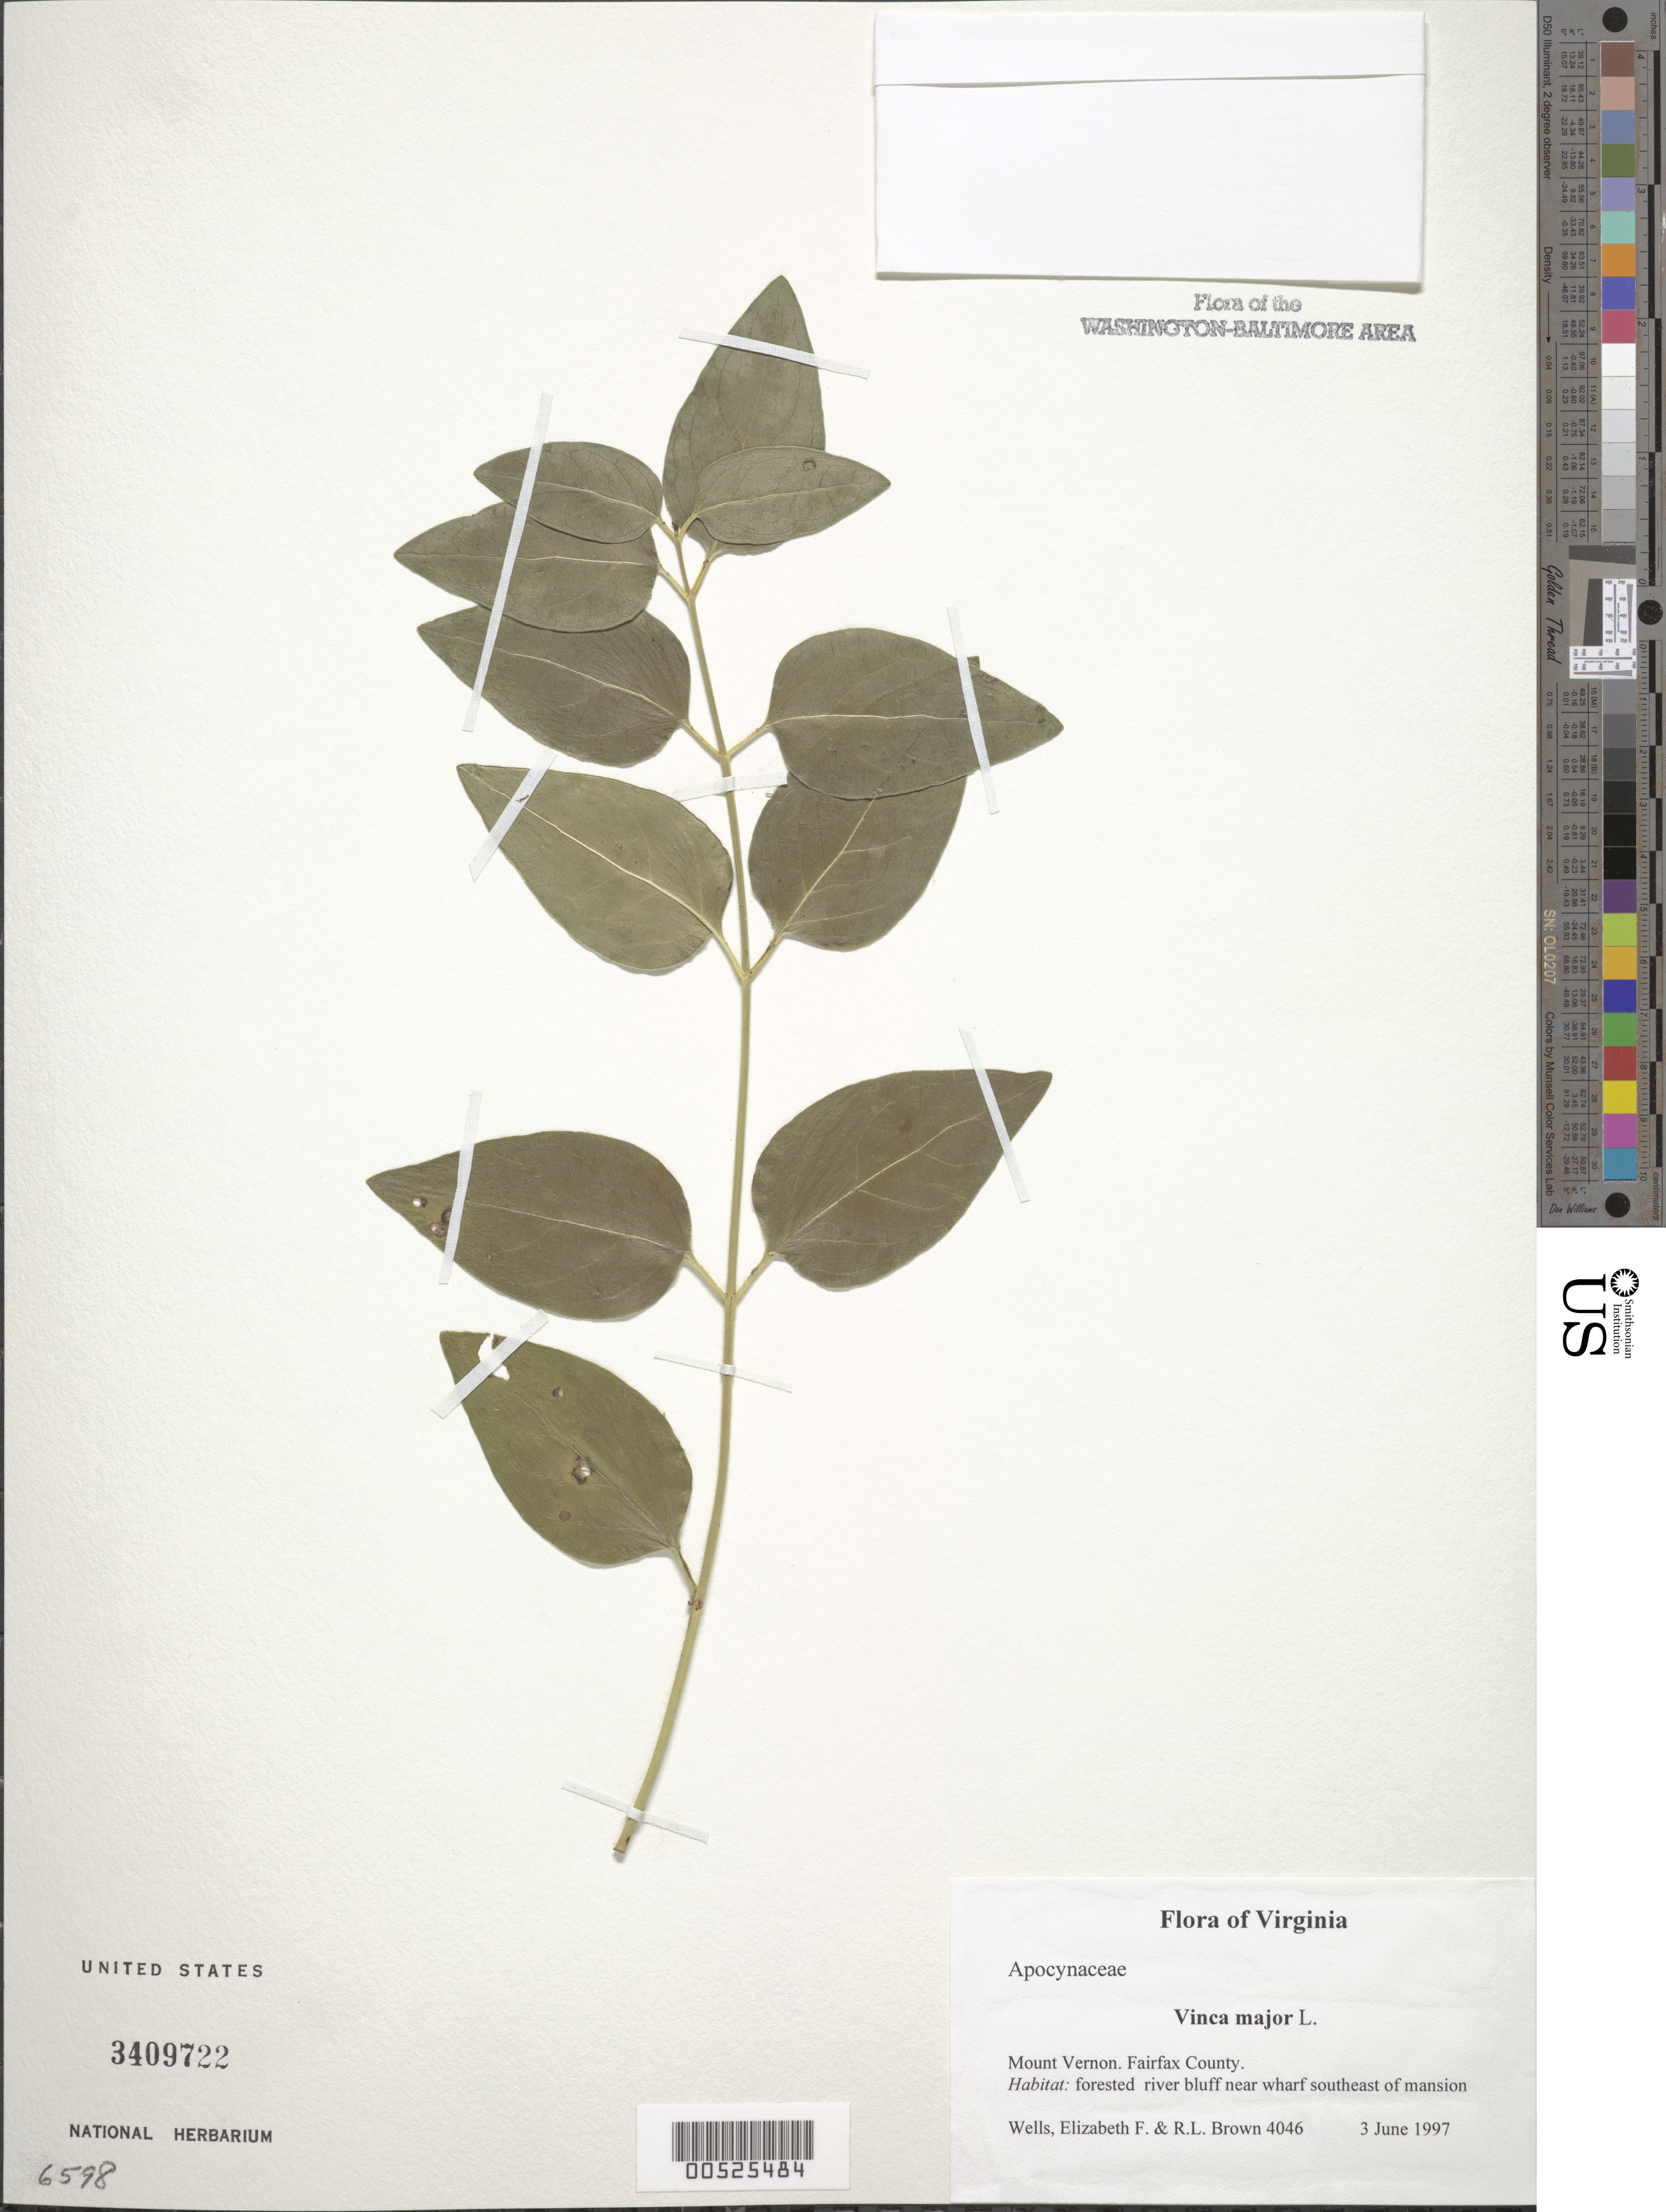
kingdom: Plantae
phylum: Tracheophyta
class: Magnoliopsida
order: Gentianales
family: Apocynaceae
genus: Vinca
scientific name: Vinca major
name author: L.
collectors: E. F. Wells & R. L. Brown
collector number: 4046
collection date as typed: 03 Jun 1997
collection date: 1997-06-03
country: United States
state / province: Virginia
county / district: Fairfax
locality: Mount Vernon.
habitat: Forested river bluff near wharf southeast of mansion.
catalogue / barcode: US 3409722